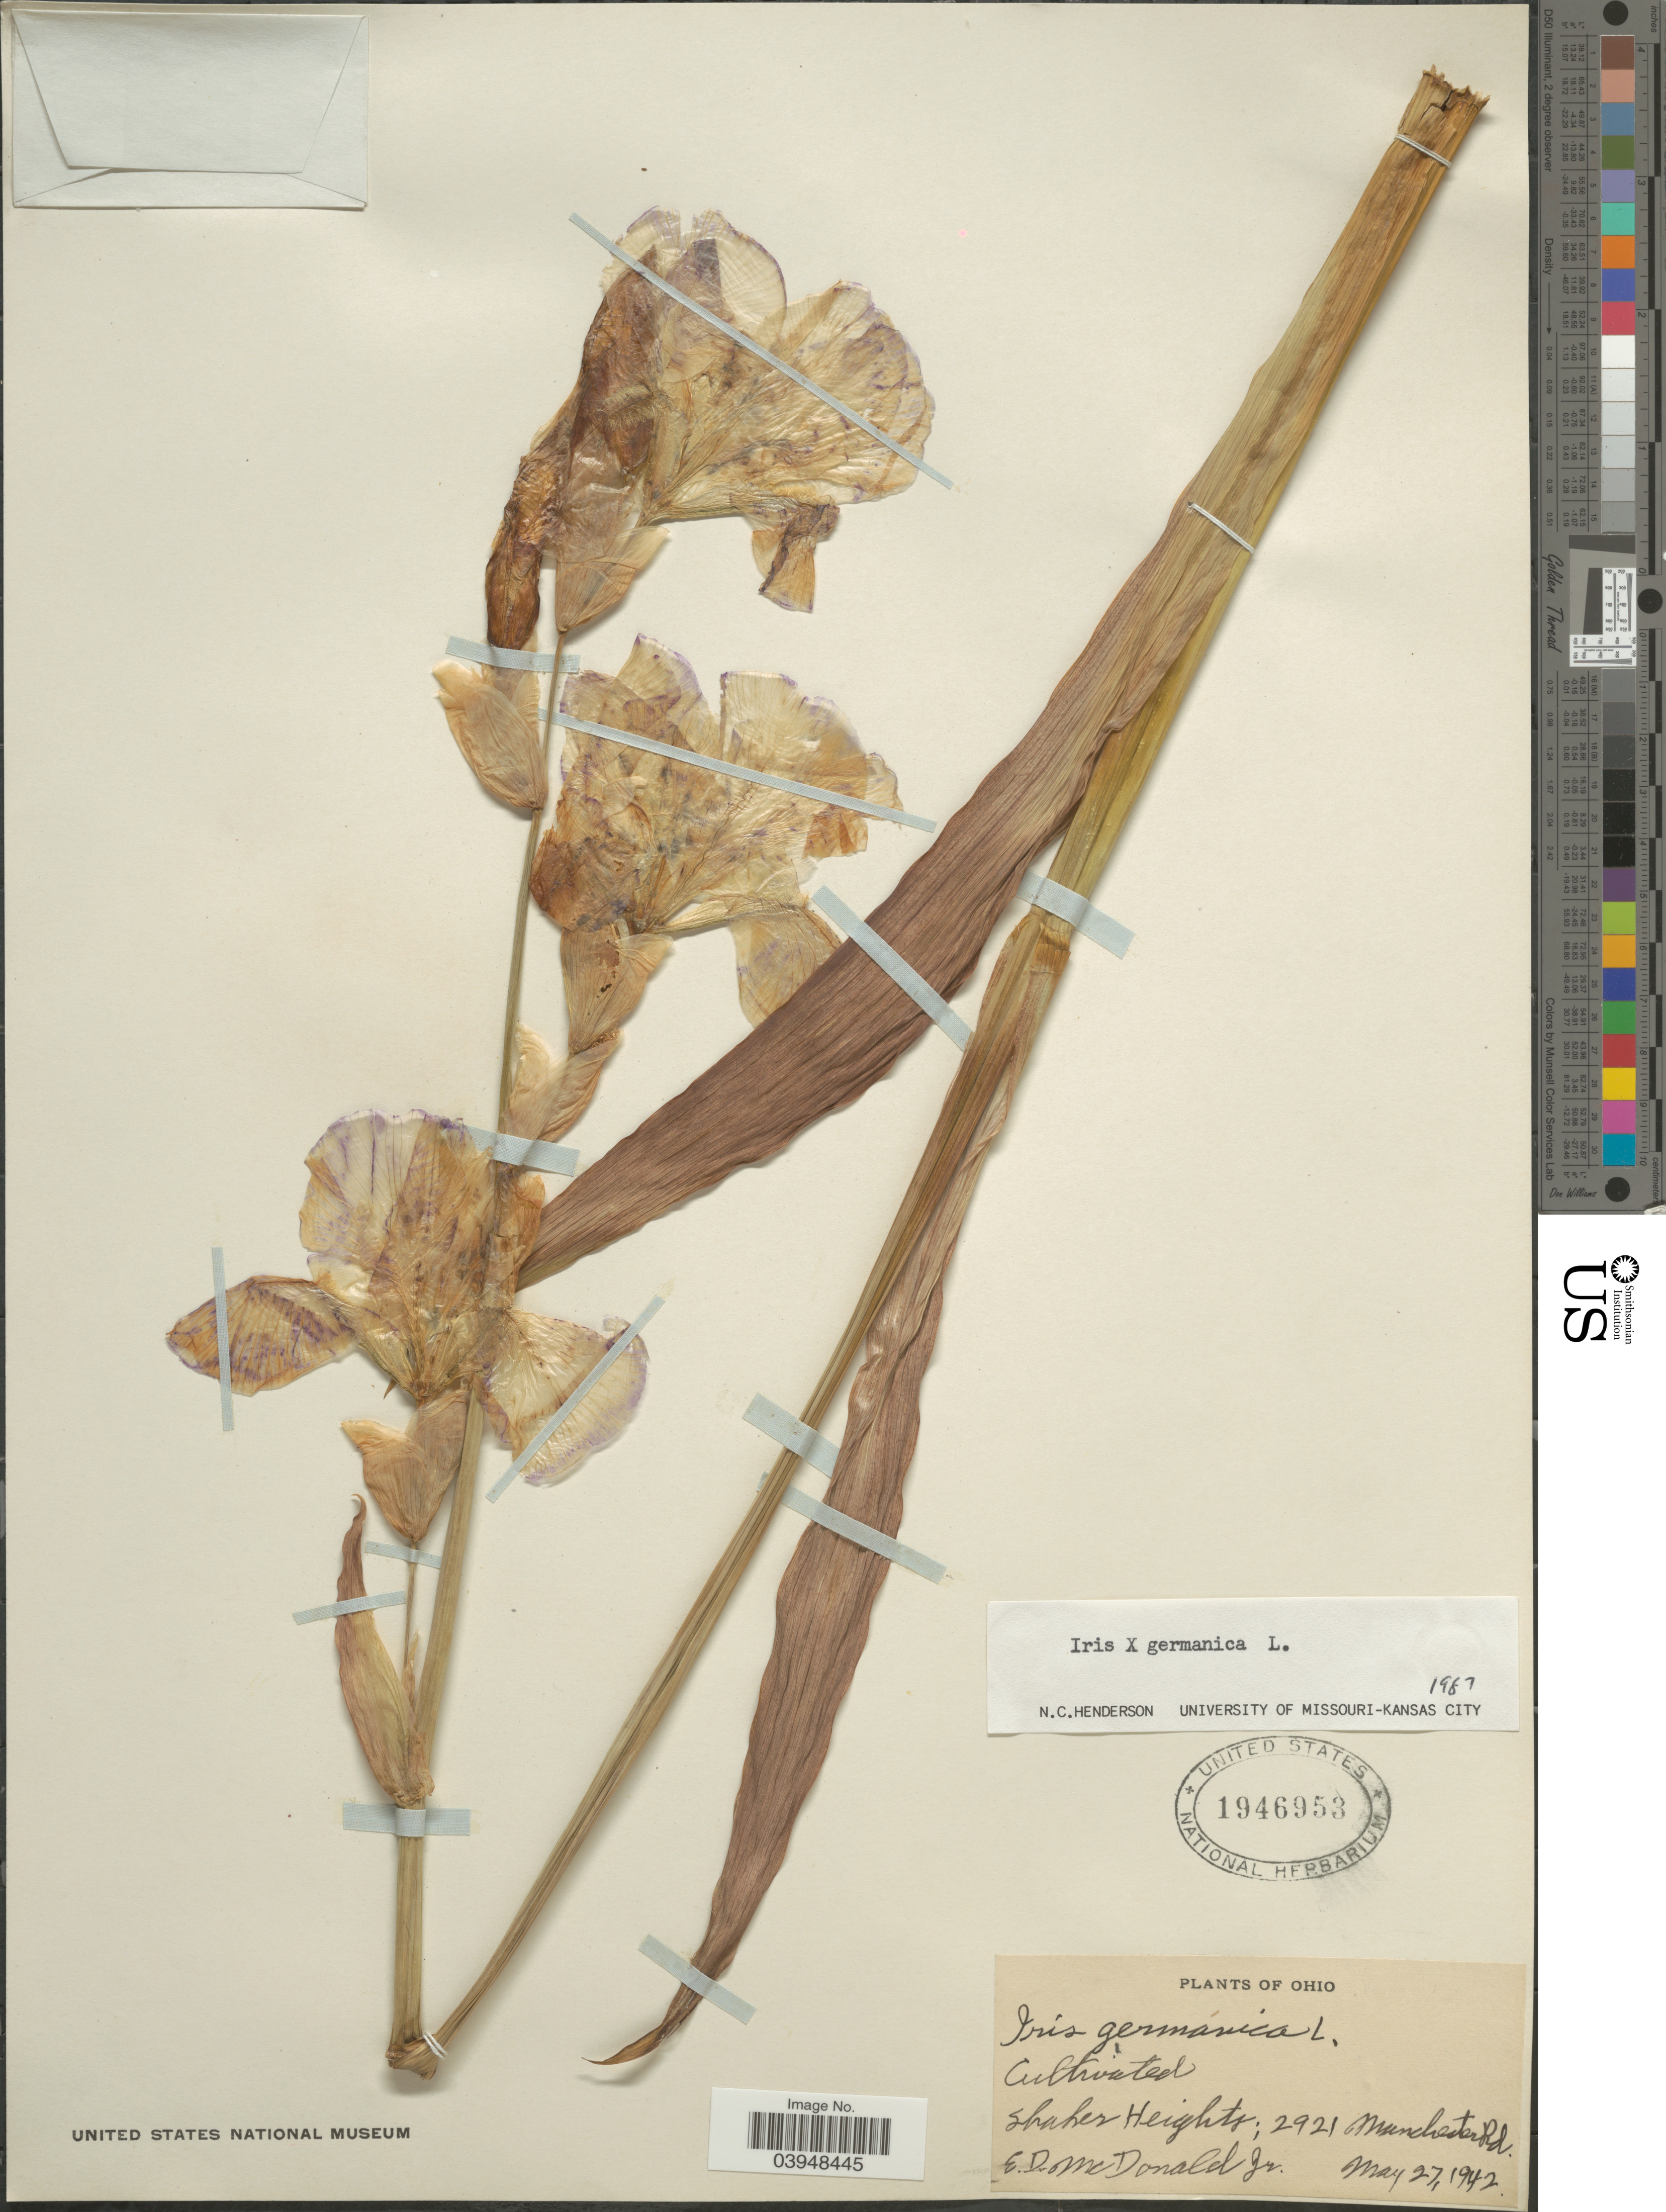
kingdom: Plantae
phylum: Tracheophyta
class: Liliopsida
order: Asparagales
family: Iridaceae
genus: Iris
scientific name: Iris germanica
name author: L.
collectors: E. D. McDonald Jr.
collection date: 1942-05-27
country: United States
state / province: Ohio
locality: Shaker Heights; 2921 Manchester Rd.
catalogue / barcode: US 1946953